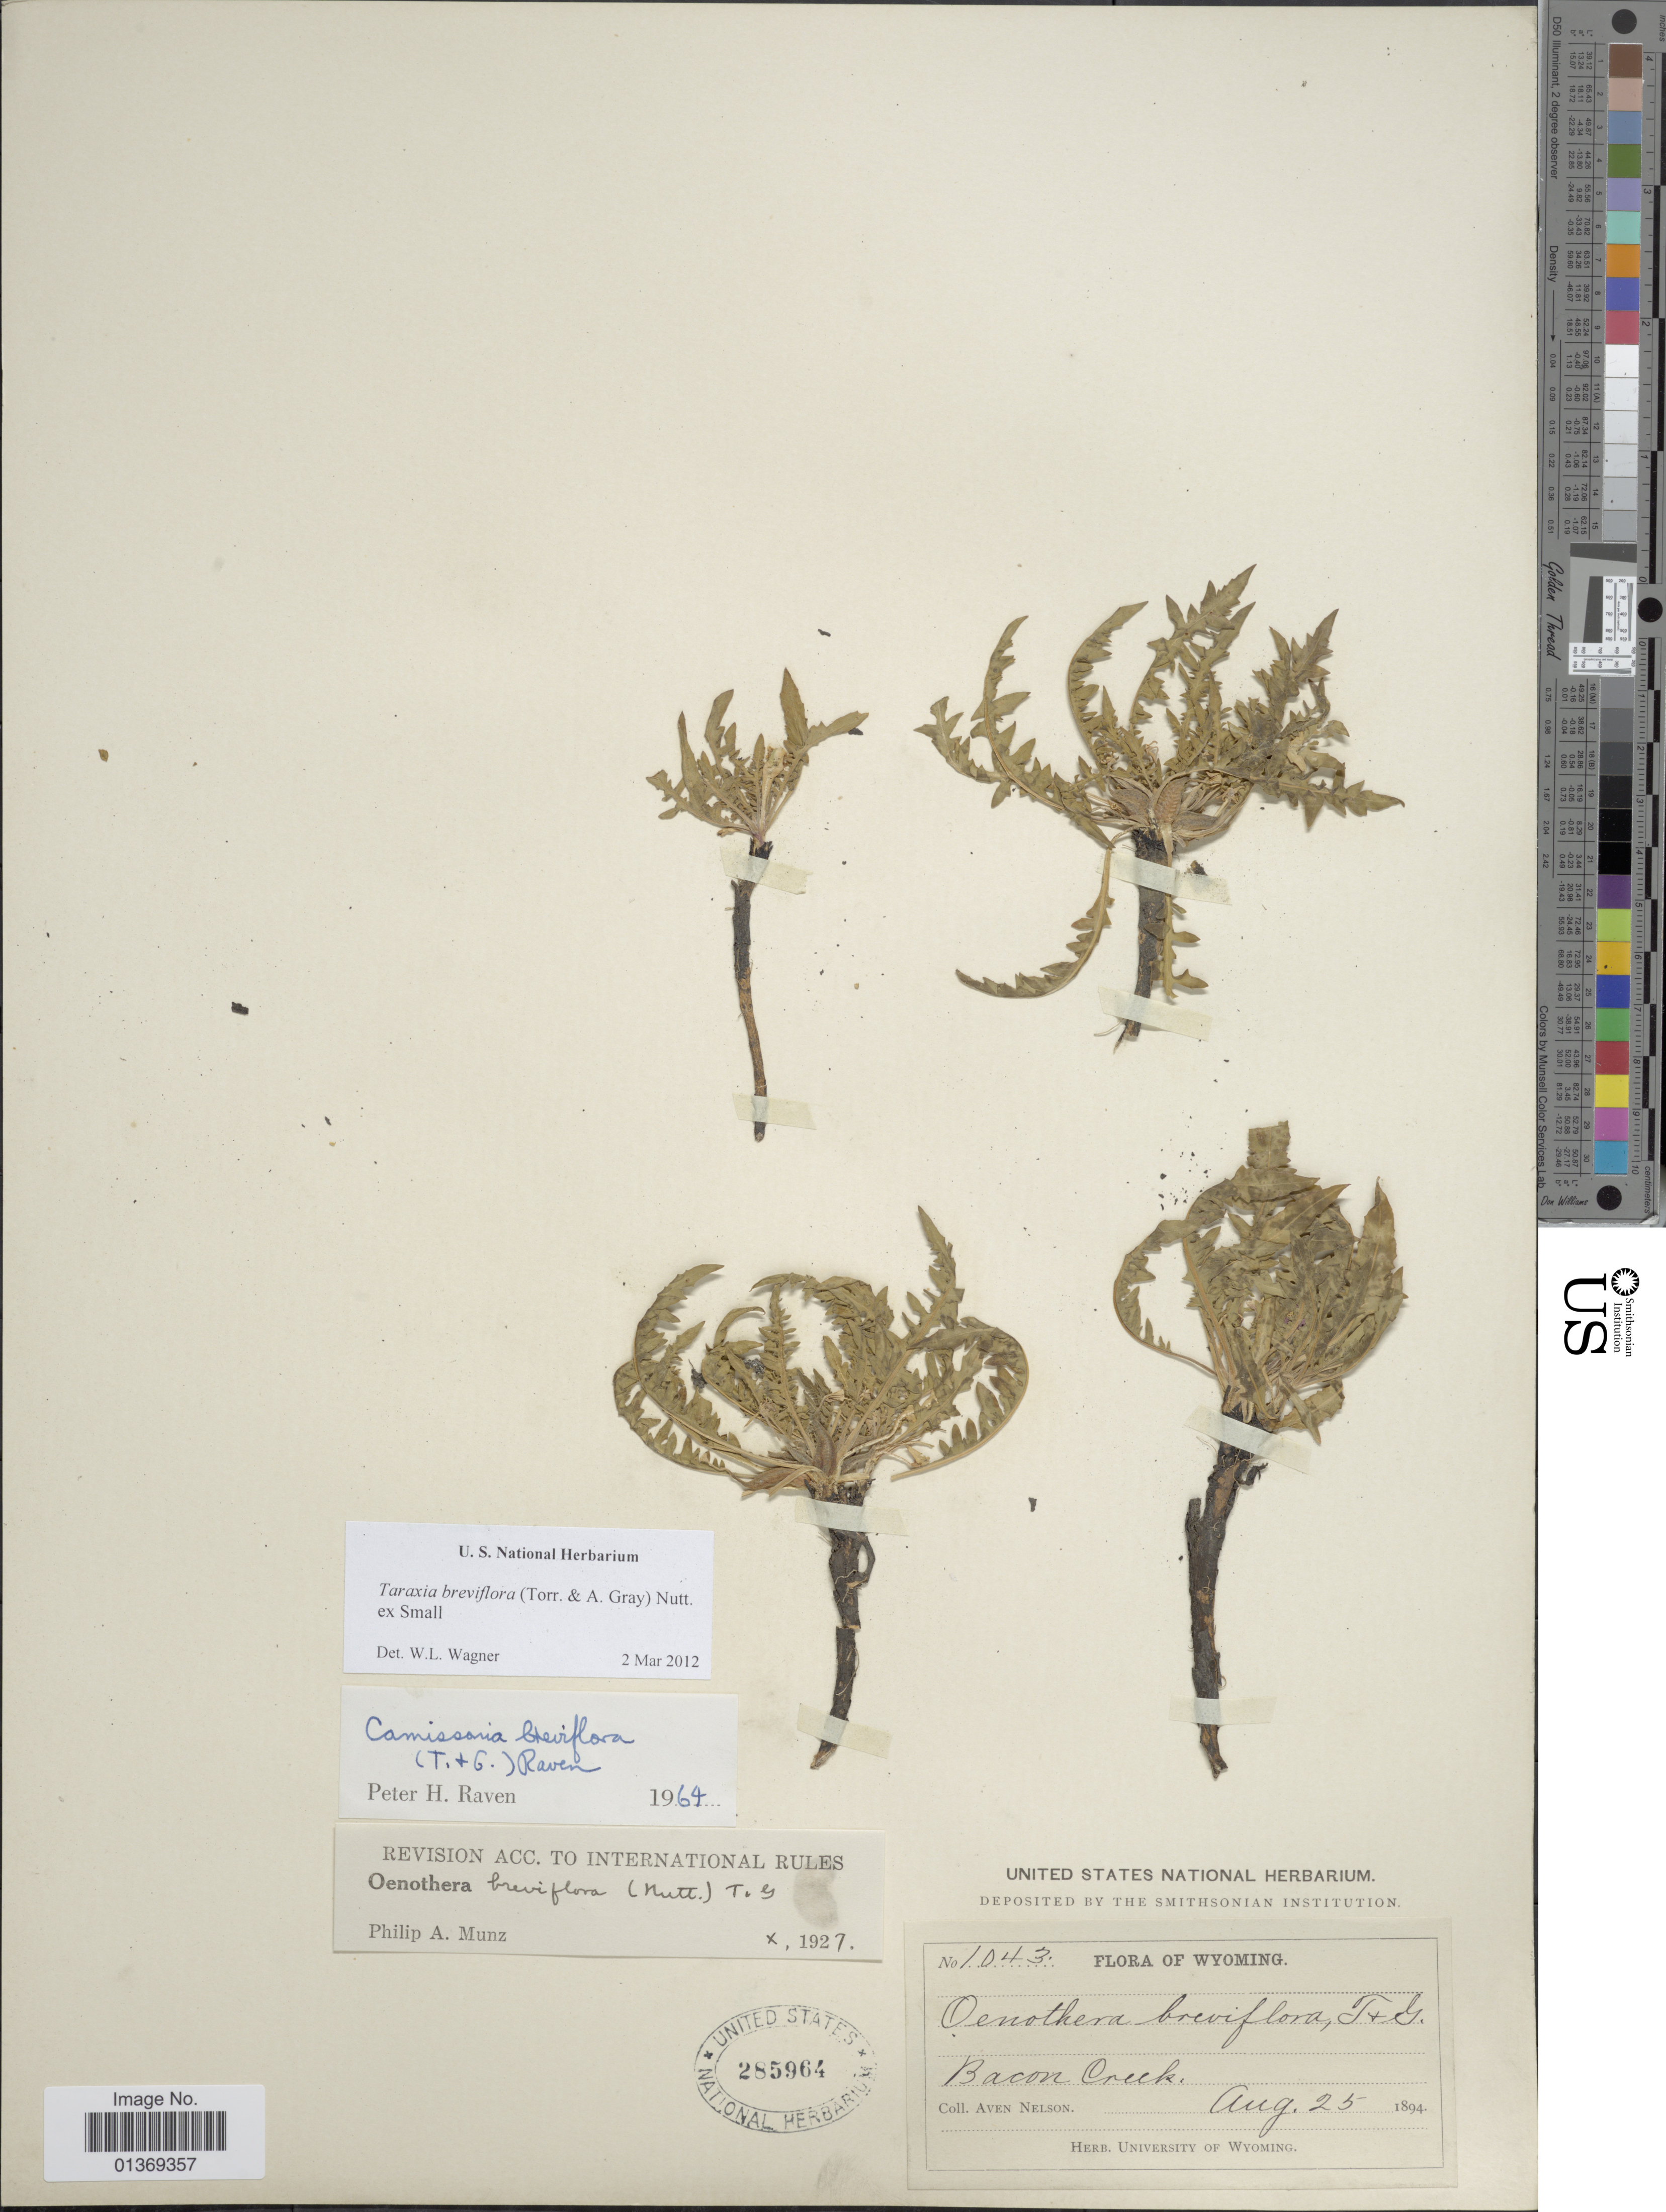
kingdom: Plantae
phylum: Tracheophyta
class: Magnoliopsida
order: Myrtales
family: Onagraceae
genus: Taraxia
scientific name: Taraxia breviflora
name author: (Torr. & A. Gray) Nutt. ex Small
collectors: A. Nelson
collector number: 1043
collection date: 1894-08-25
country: United States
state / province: Wyoming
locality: Bacon Creek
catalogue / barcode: US 285964